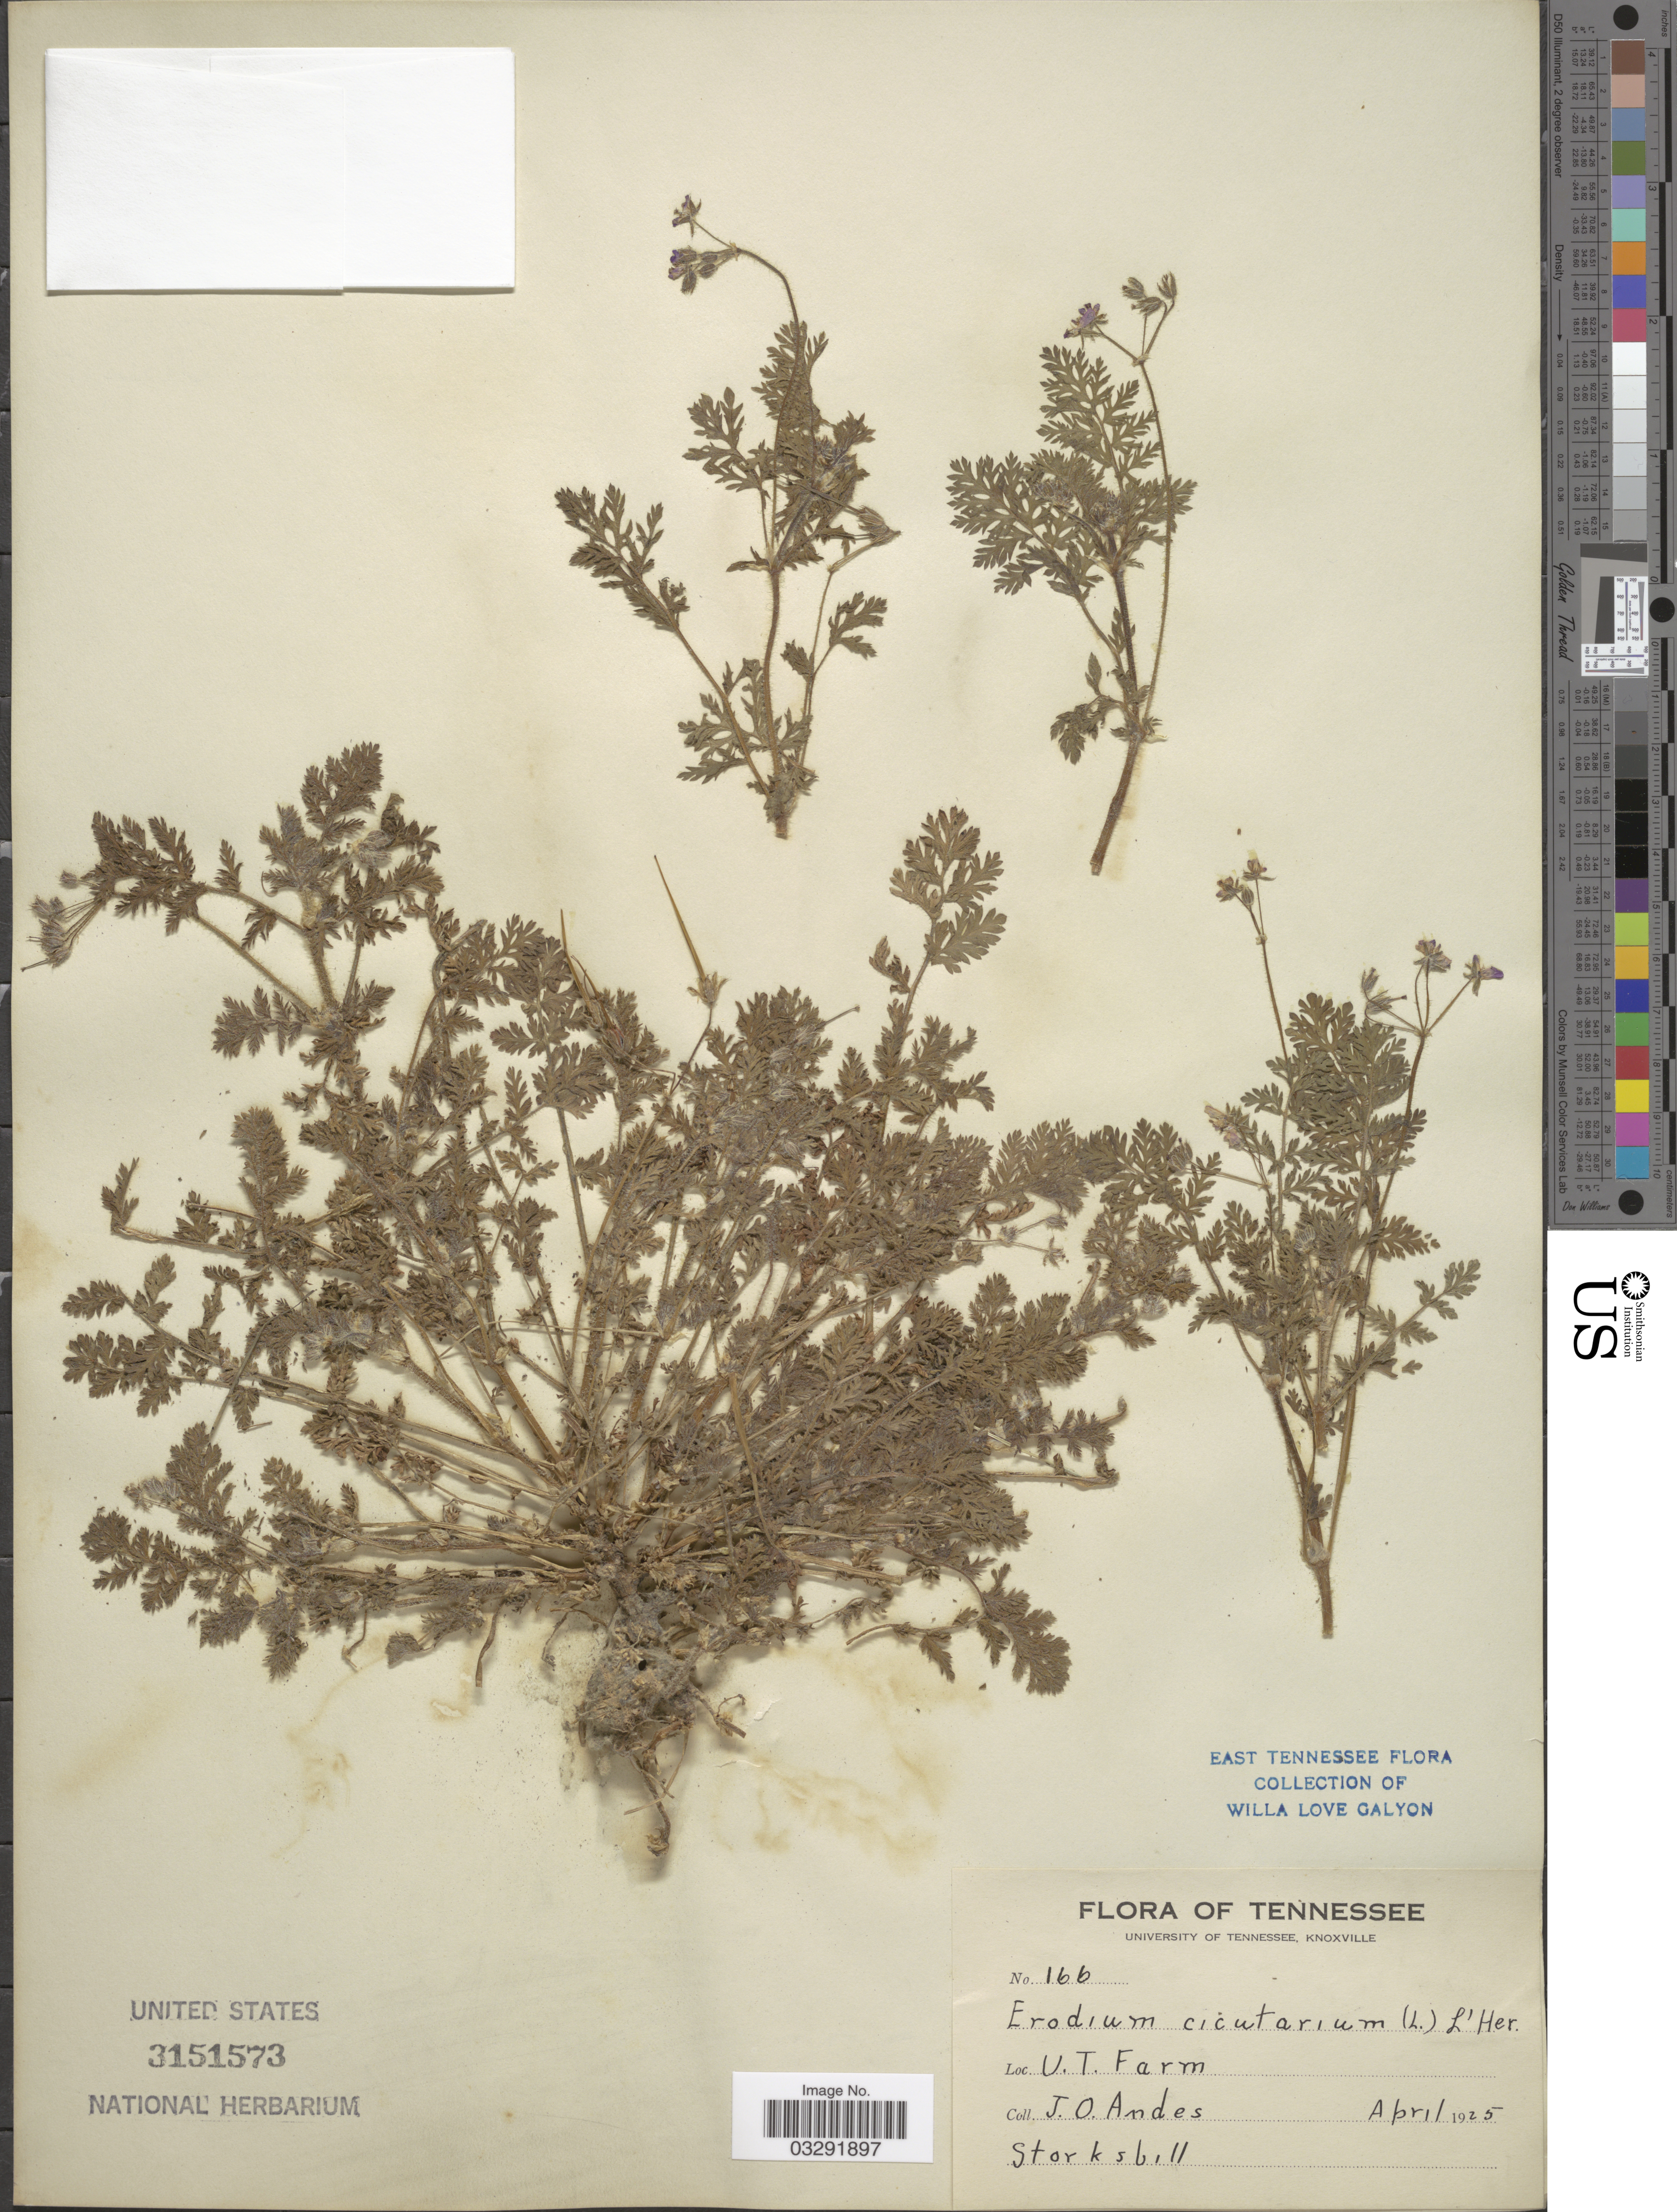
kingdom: Plantae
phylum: Tracheophyta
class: Magnoliopsida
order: Geraniales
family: Geraniaceae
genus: Erodium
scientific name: Erodium cicutarium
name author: (L.) L'Hér.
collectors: J. Andes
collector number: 166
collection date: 1925-04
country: United States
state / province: Tennessee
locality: U.T. Farm. Storksbill. East Tennessee.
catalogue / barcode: US 3151573